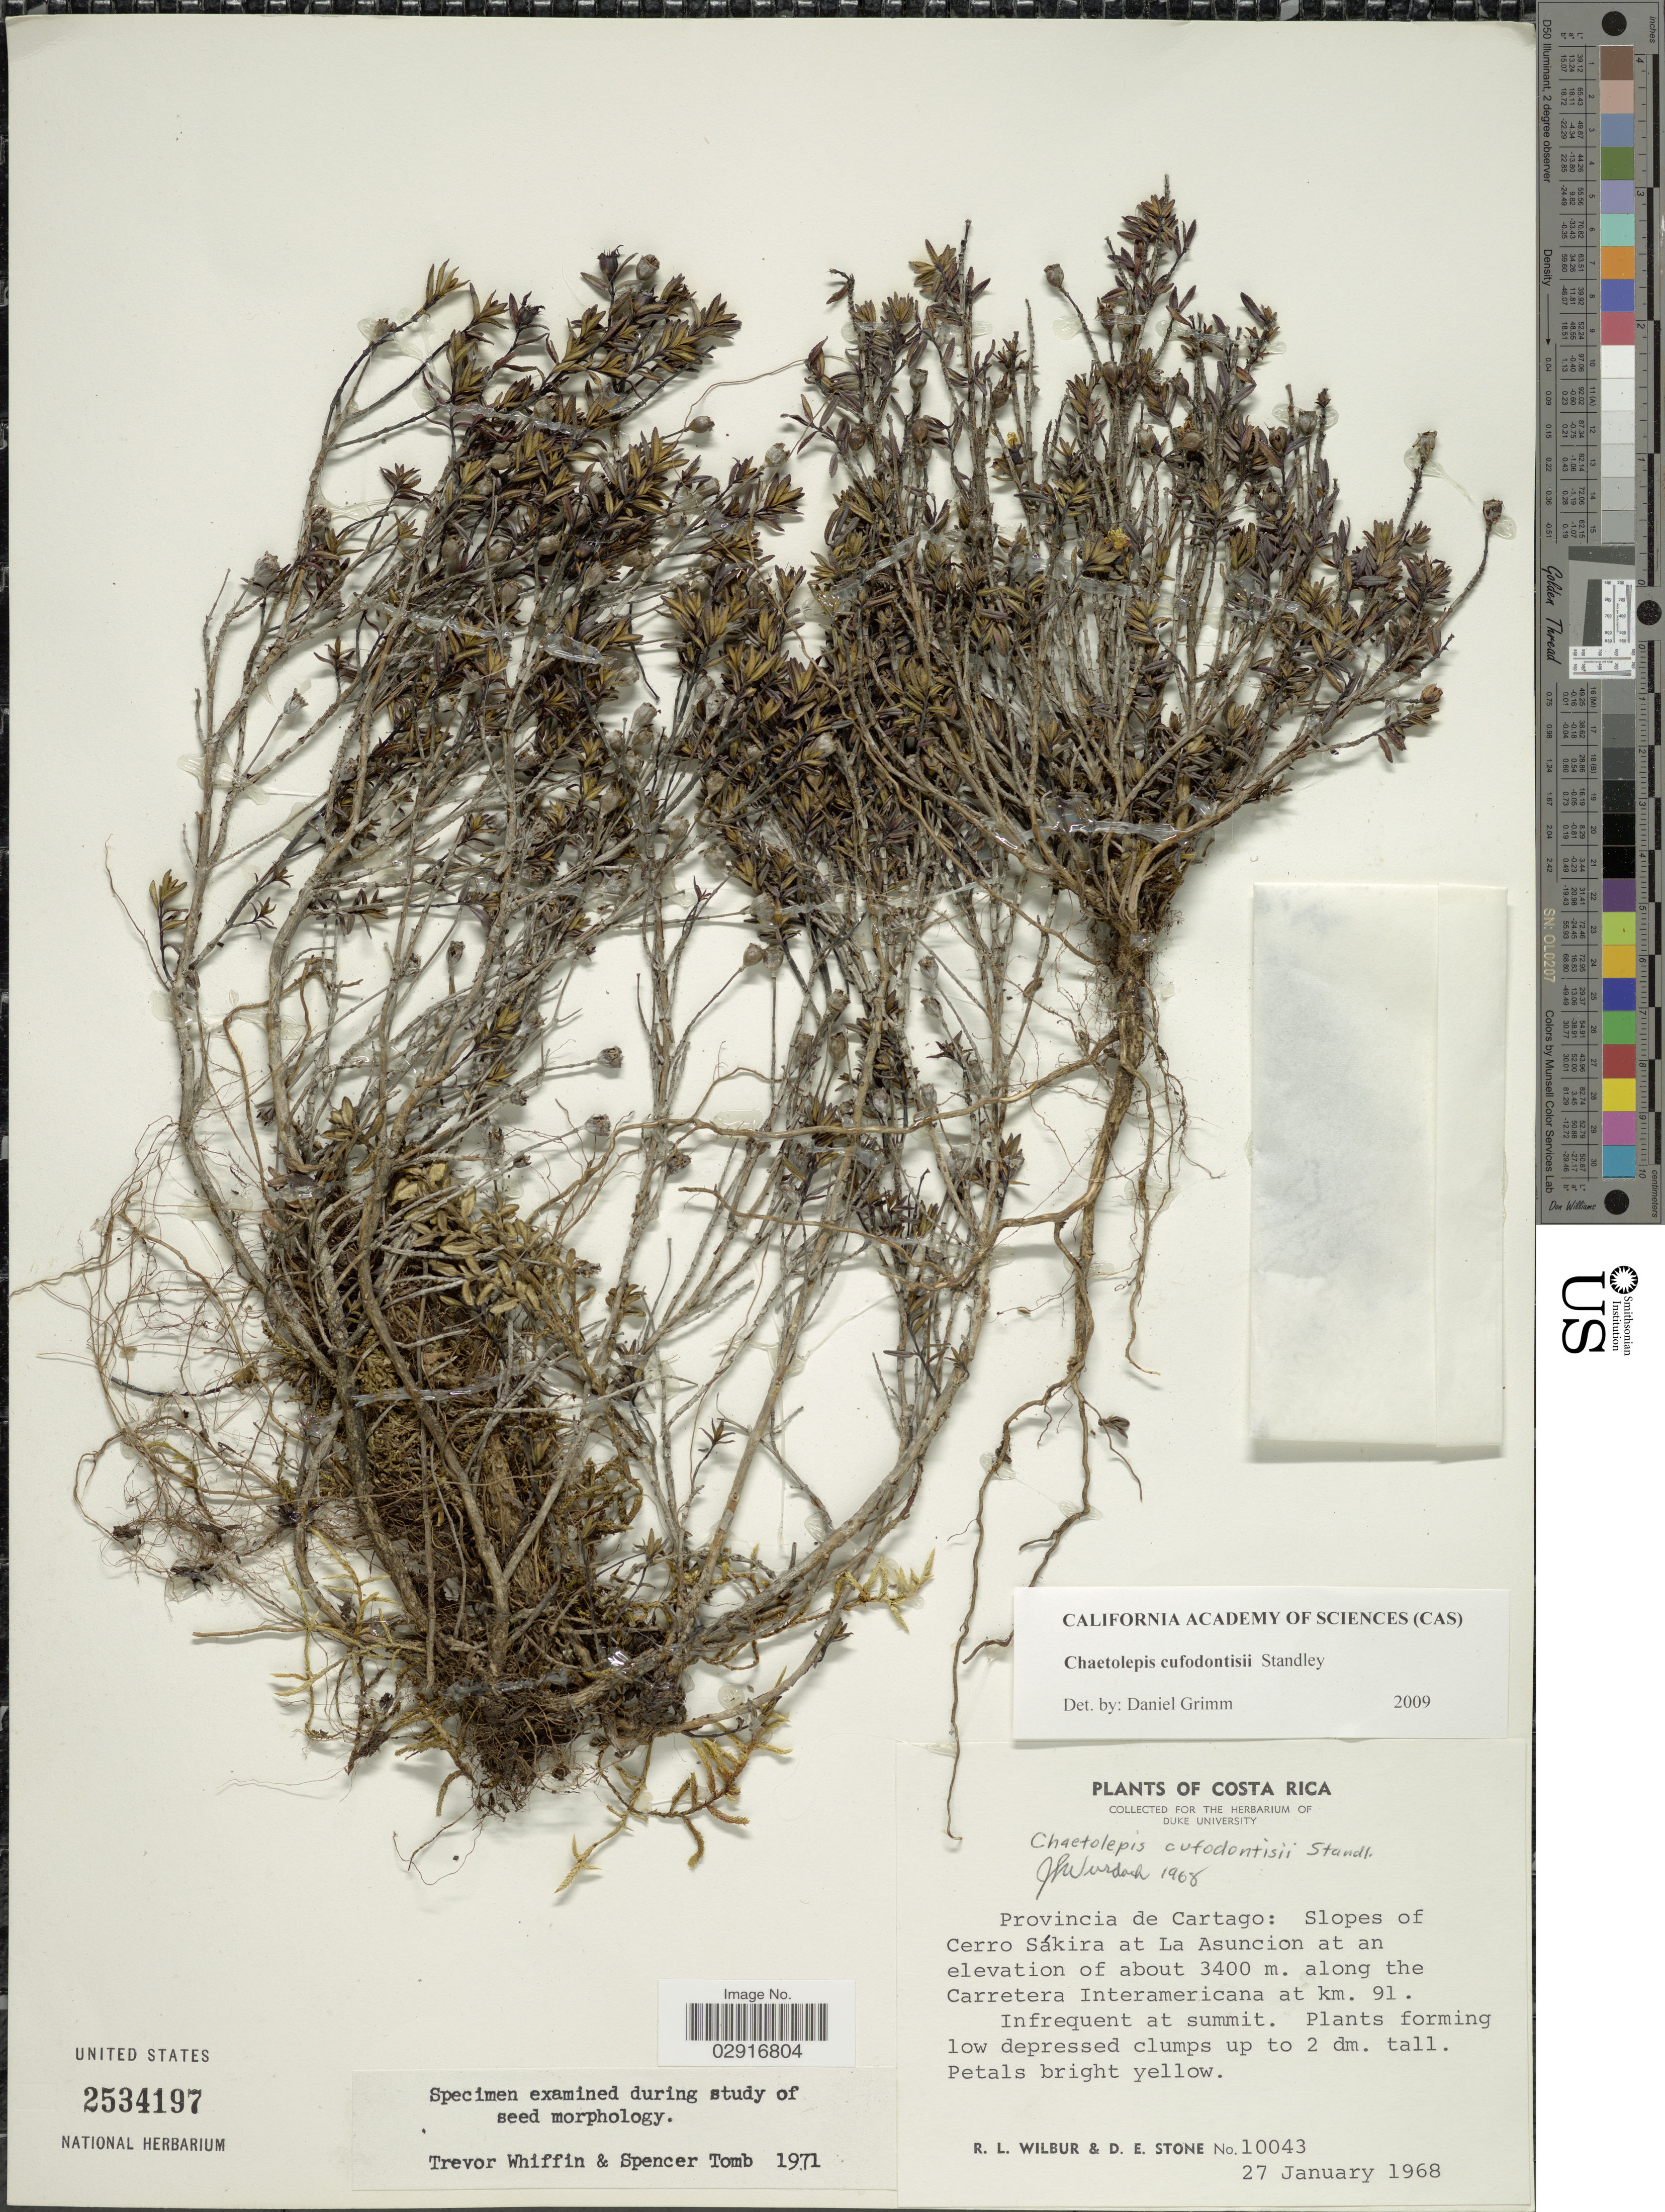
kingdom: Plantae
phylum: Tracheophyta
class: Magnoliopsida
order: Myrtales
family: Melastomataceae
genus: Chaetolepis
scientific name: Chaetolepis cufodontisii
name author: Standl.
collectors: R. L. Wilbur & D. E. Stone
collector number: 10043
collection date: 1968-01-27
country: Costa Rica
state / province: Cartago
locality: Slopes of Cerro Sákira at La Asuncion. Along the Carretera Interamericana at km. 91.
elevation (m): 3400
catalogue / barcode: US 2534197